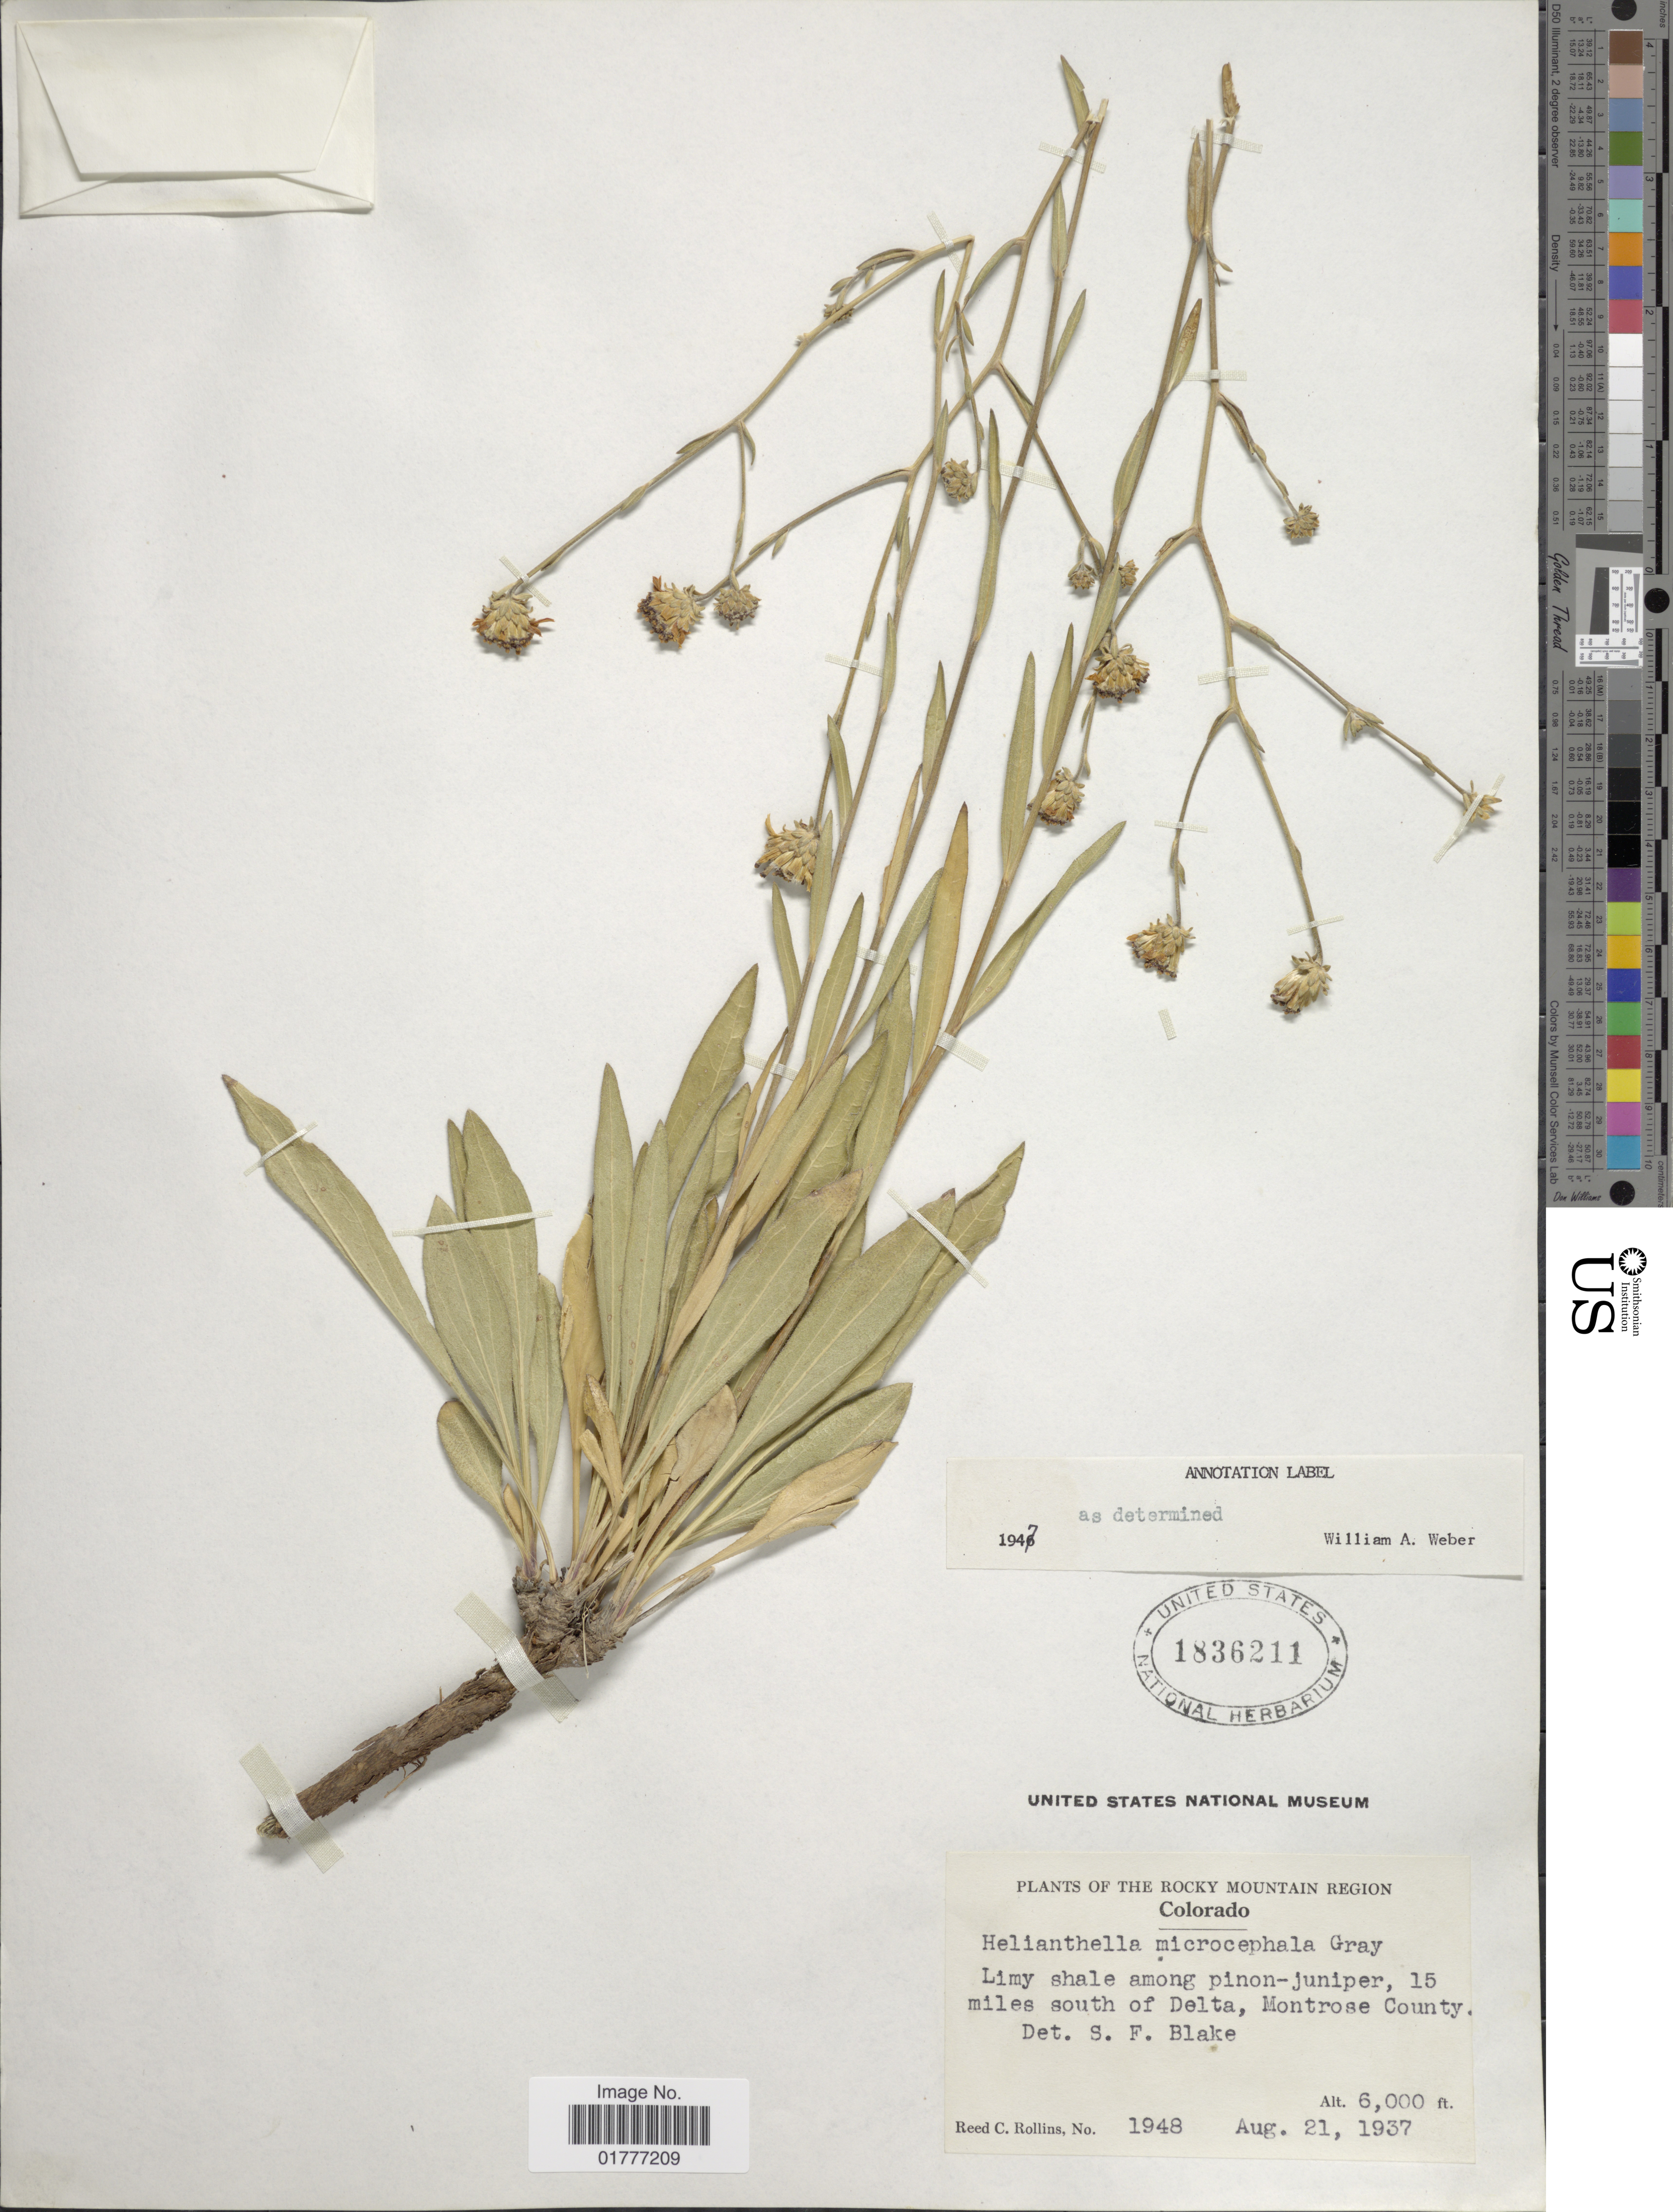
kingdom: Plantae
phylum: Tracheophyta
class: Magnoliopsida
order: Asterales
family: Asteraceae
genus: Helianthella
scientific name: Helianthella microcephala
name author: (A. Gray) A. Gray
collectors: R. C. Rollins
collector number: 1948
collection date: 1937-08-21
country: United States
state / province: Colorado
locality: Rocky Mountain Region. 15 miles south of Delta, Montrose County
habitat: limy shale among pinon-junipers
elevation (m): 1829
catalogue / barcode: US 1836211